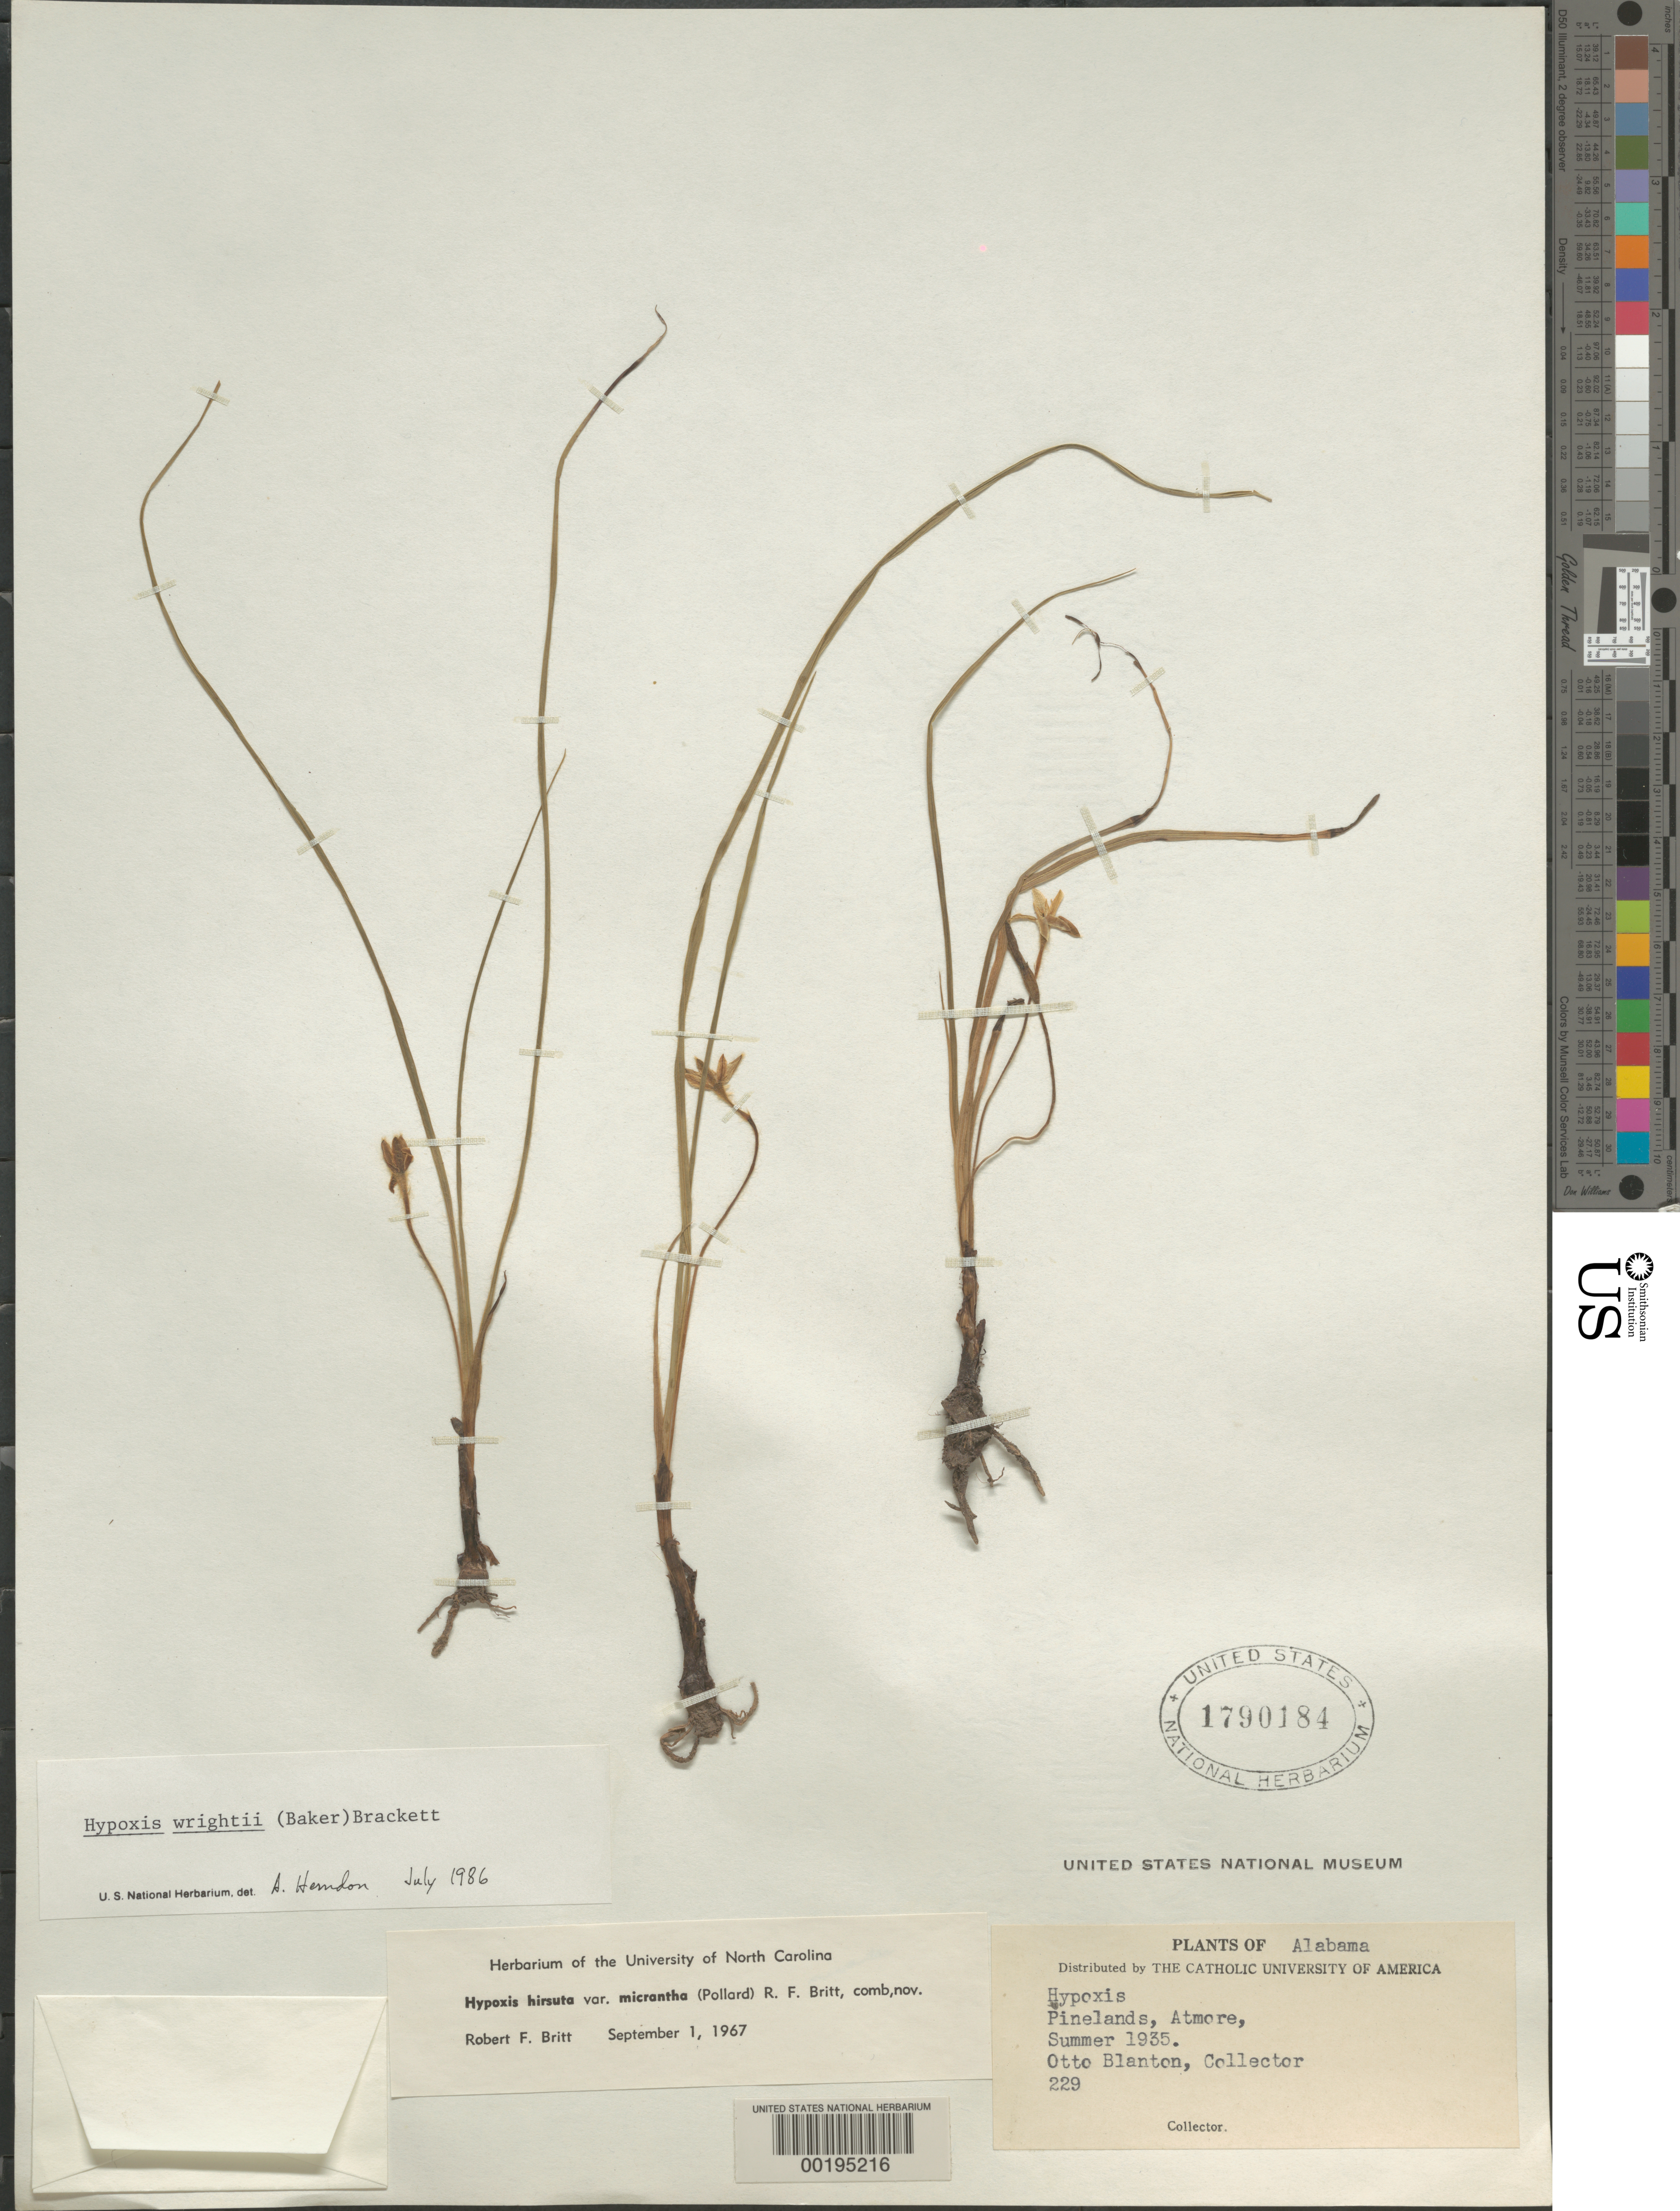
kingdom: Plantae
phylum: Tracheophyta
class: Liliopsida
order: Asparagales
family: Hypoxidaceae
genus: Hypoxis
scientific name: Hypoxis wrightii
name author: (Baker) Brackett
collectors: O. Blanton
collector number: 229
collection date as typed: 21 -- 1935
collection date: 1935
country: United States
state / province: Alabama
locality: Atmore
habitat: Pinelands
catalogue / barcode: US 1790184